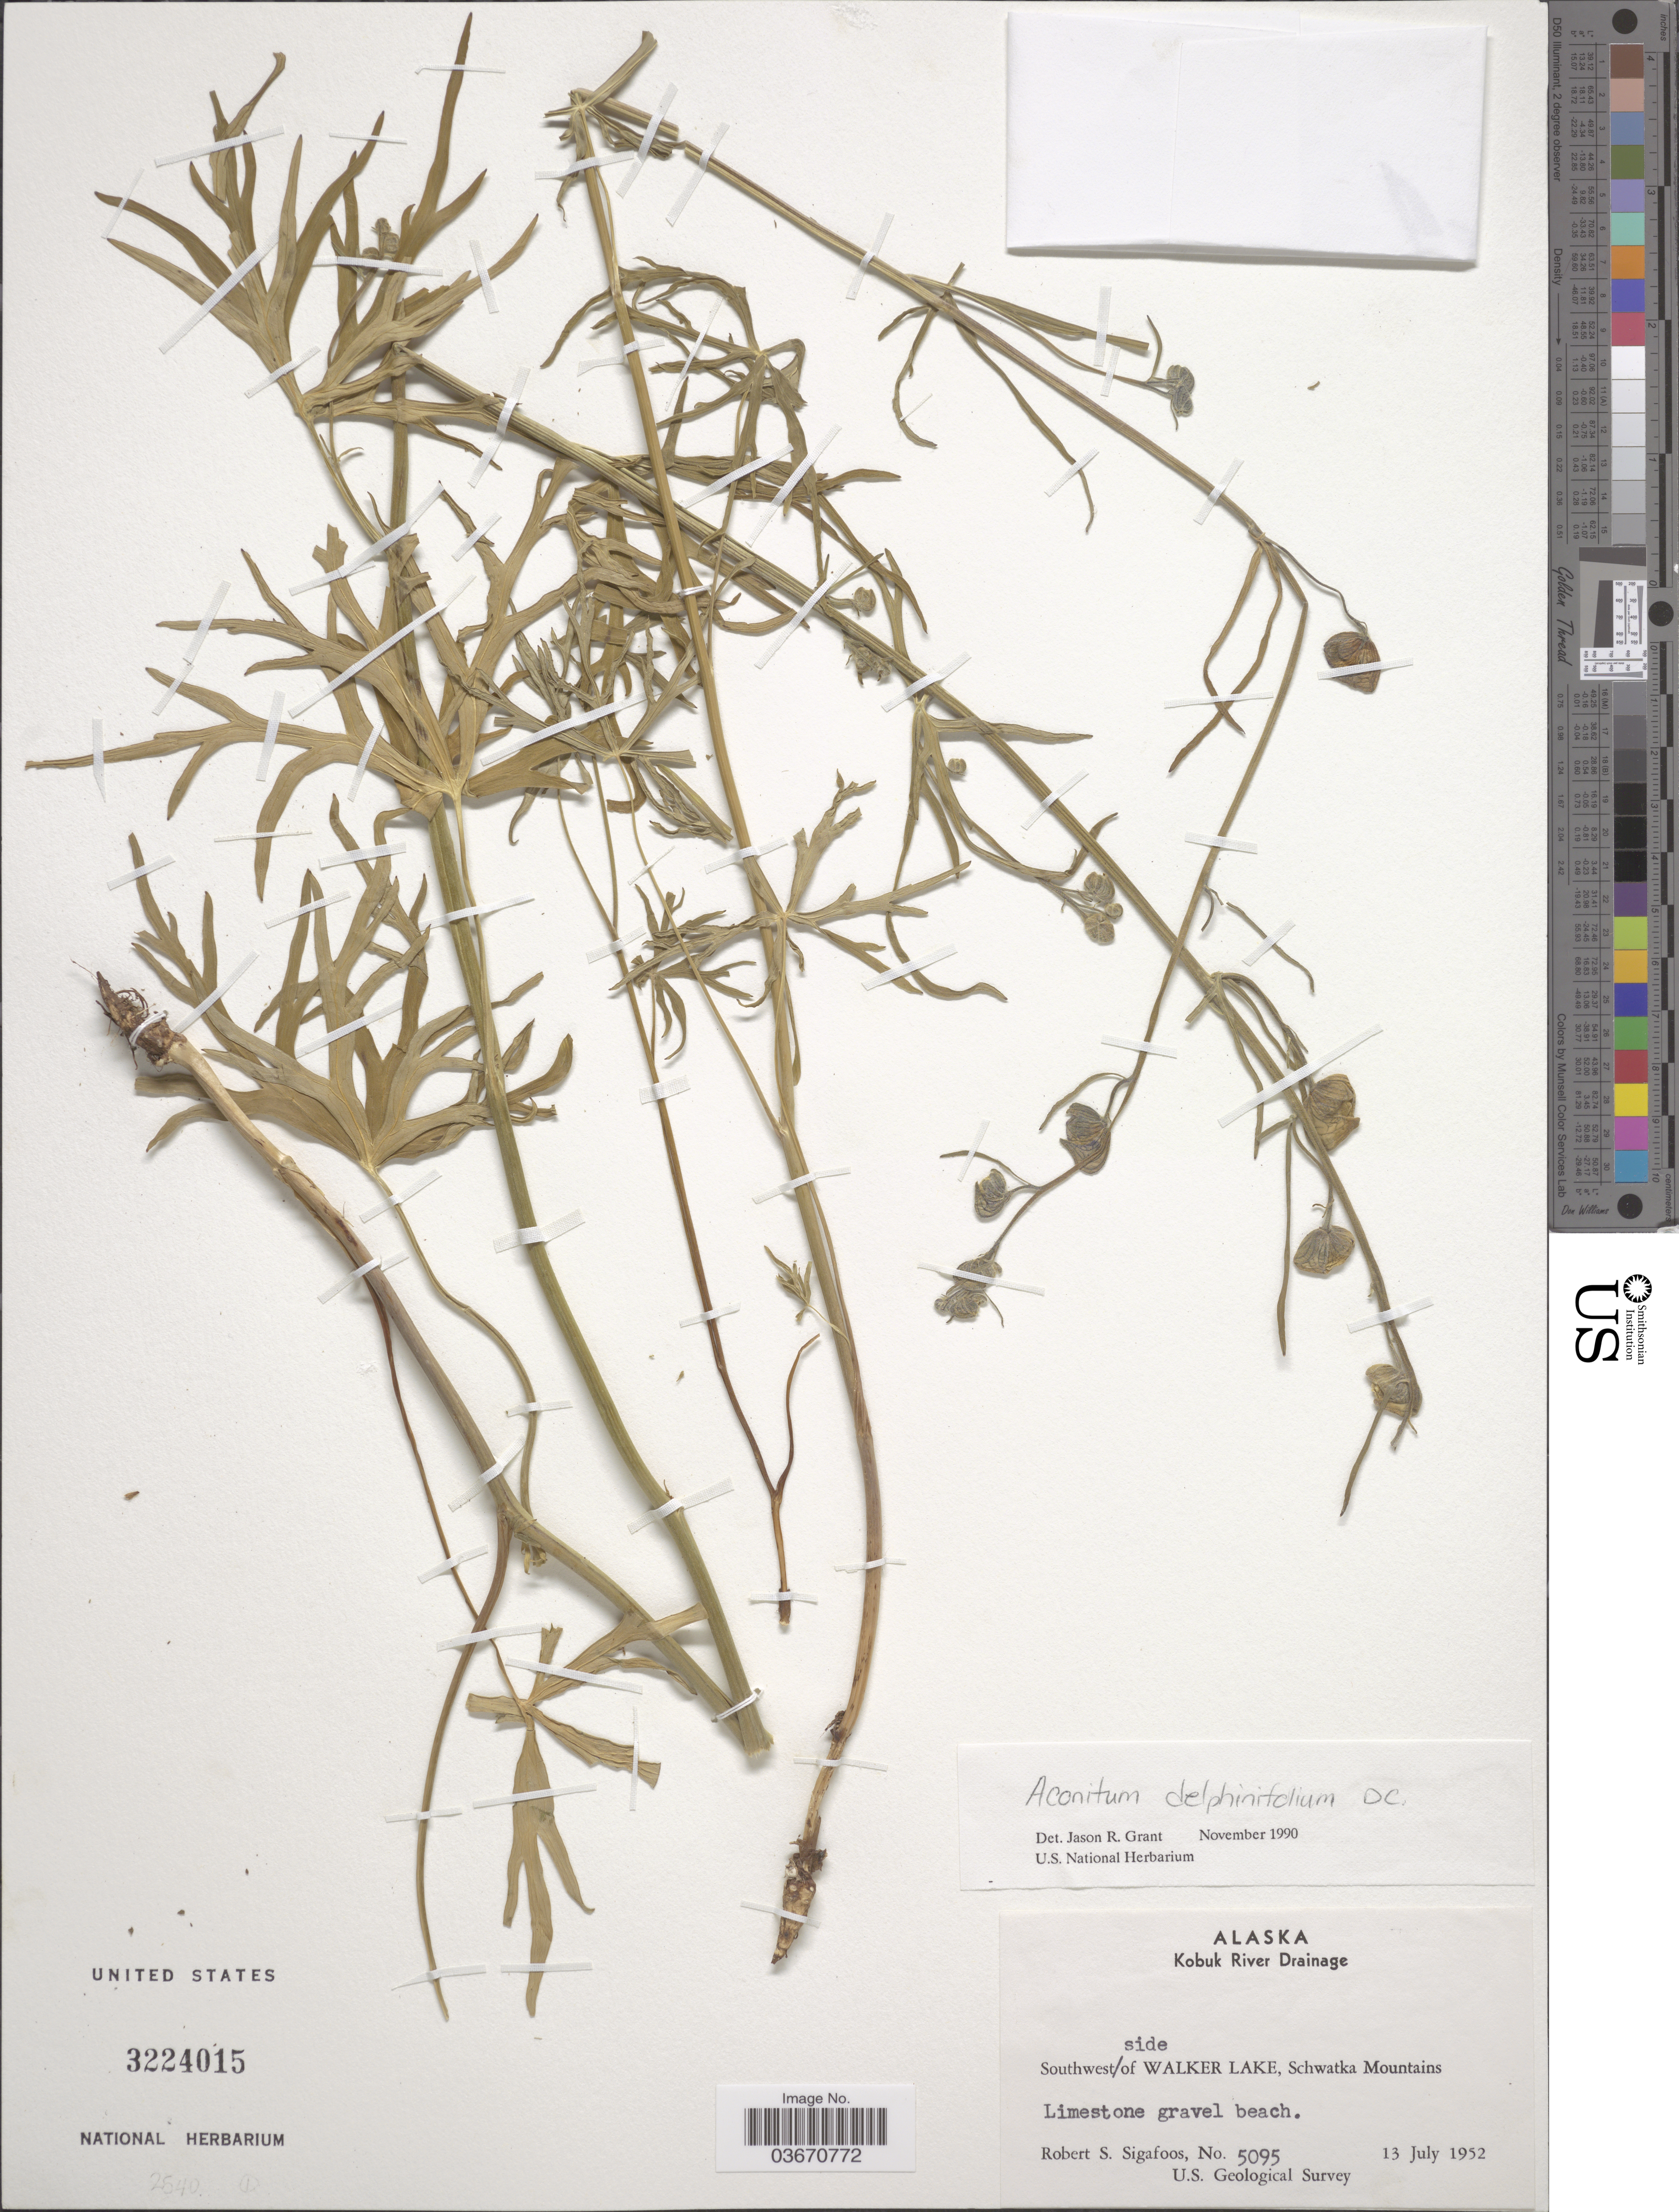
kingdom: Plantae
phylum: Tracheophyta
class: Magnoliopsida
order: Ranunculales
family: Ranunculaceae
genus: Aconitum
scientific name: Aconitum delphinifolium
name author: DC.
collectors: R. Sigafoos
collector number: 5095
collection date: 1952-07-13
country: United States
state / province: Alaska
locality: Kobuk River Drainage. Southwest side of Walker Lake, Schwatka Mountains.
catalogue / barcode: US 3224015